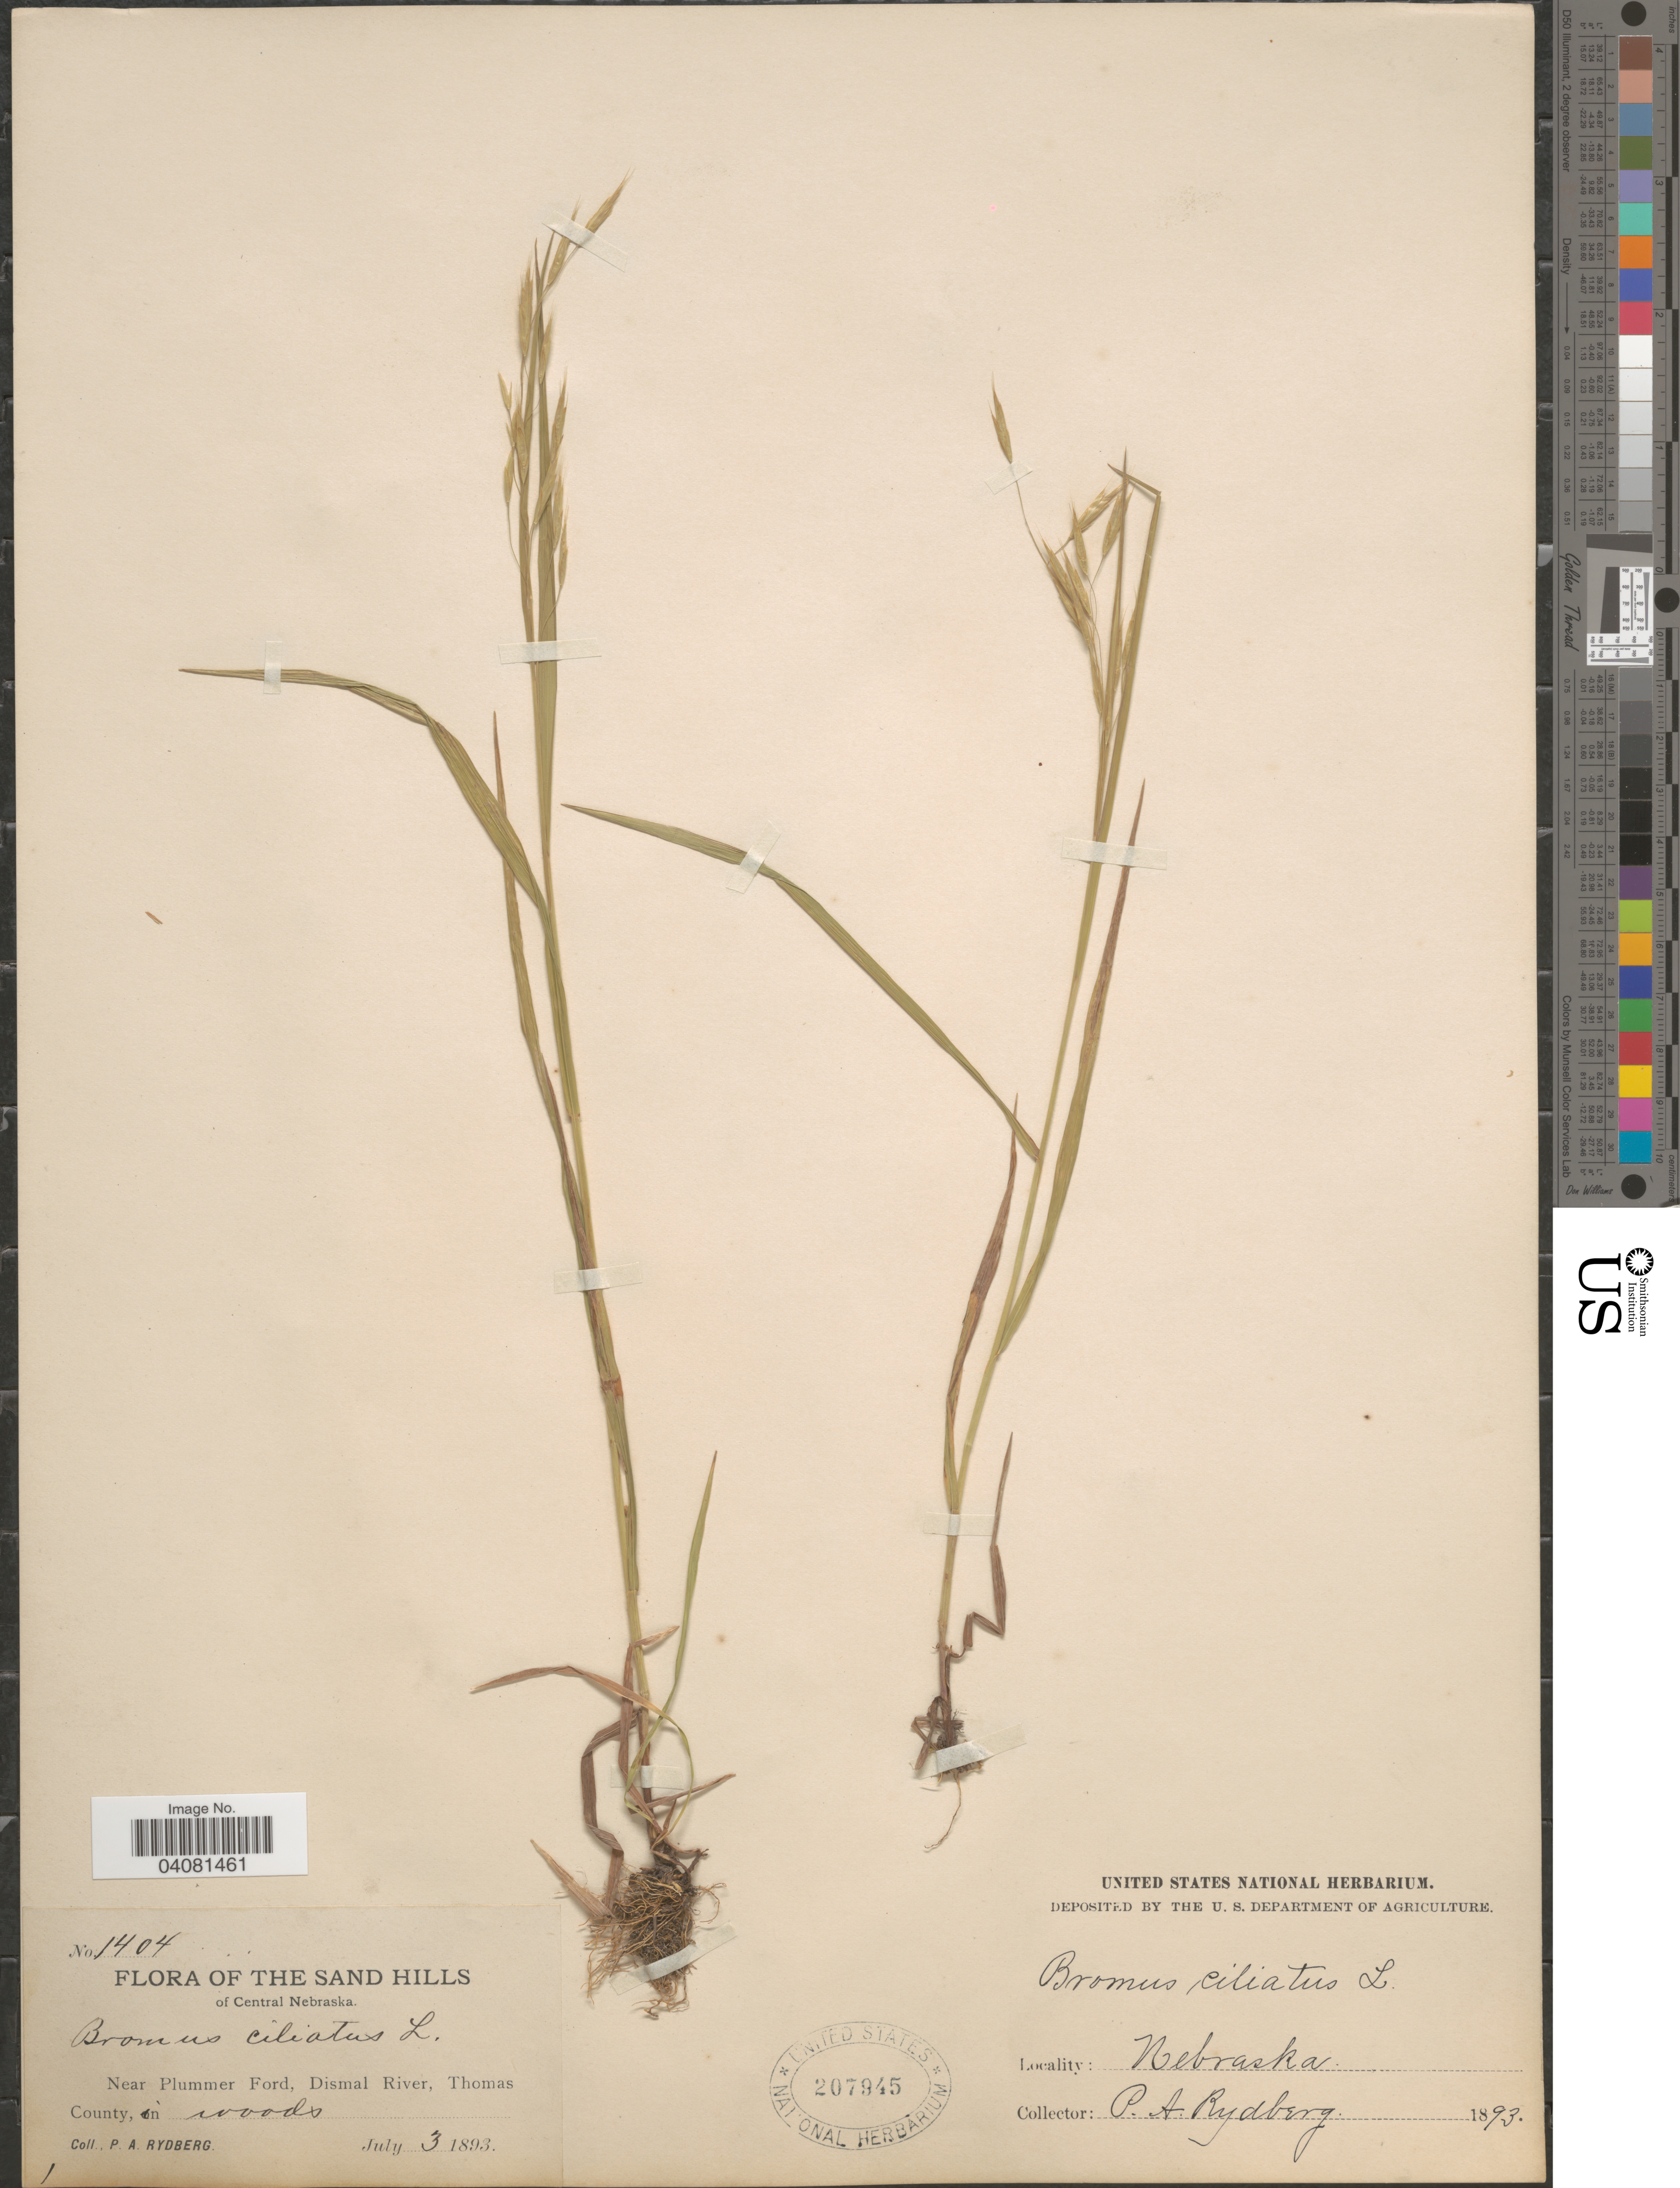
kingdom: Plantae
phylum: Tracheophyta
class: Liliopsida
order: Poales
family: Poaceae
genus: Bromus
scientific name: Bromus ciliatus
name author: L.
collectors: P. A. Rydberg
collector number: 1404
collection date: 1893-07-03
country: United States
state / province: Nebraska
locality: Sand Hills of Central Nebraska. Near Plummer Ford, Dismal River, Thomas County, in woods.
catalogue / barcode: US 207945